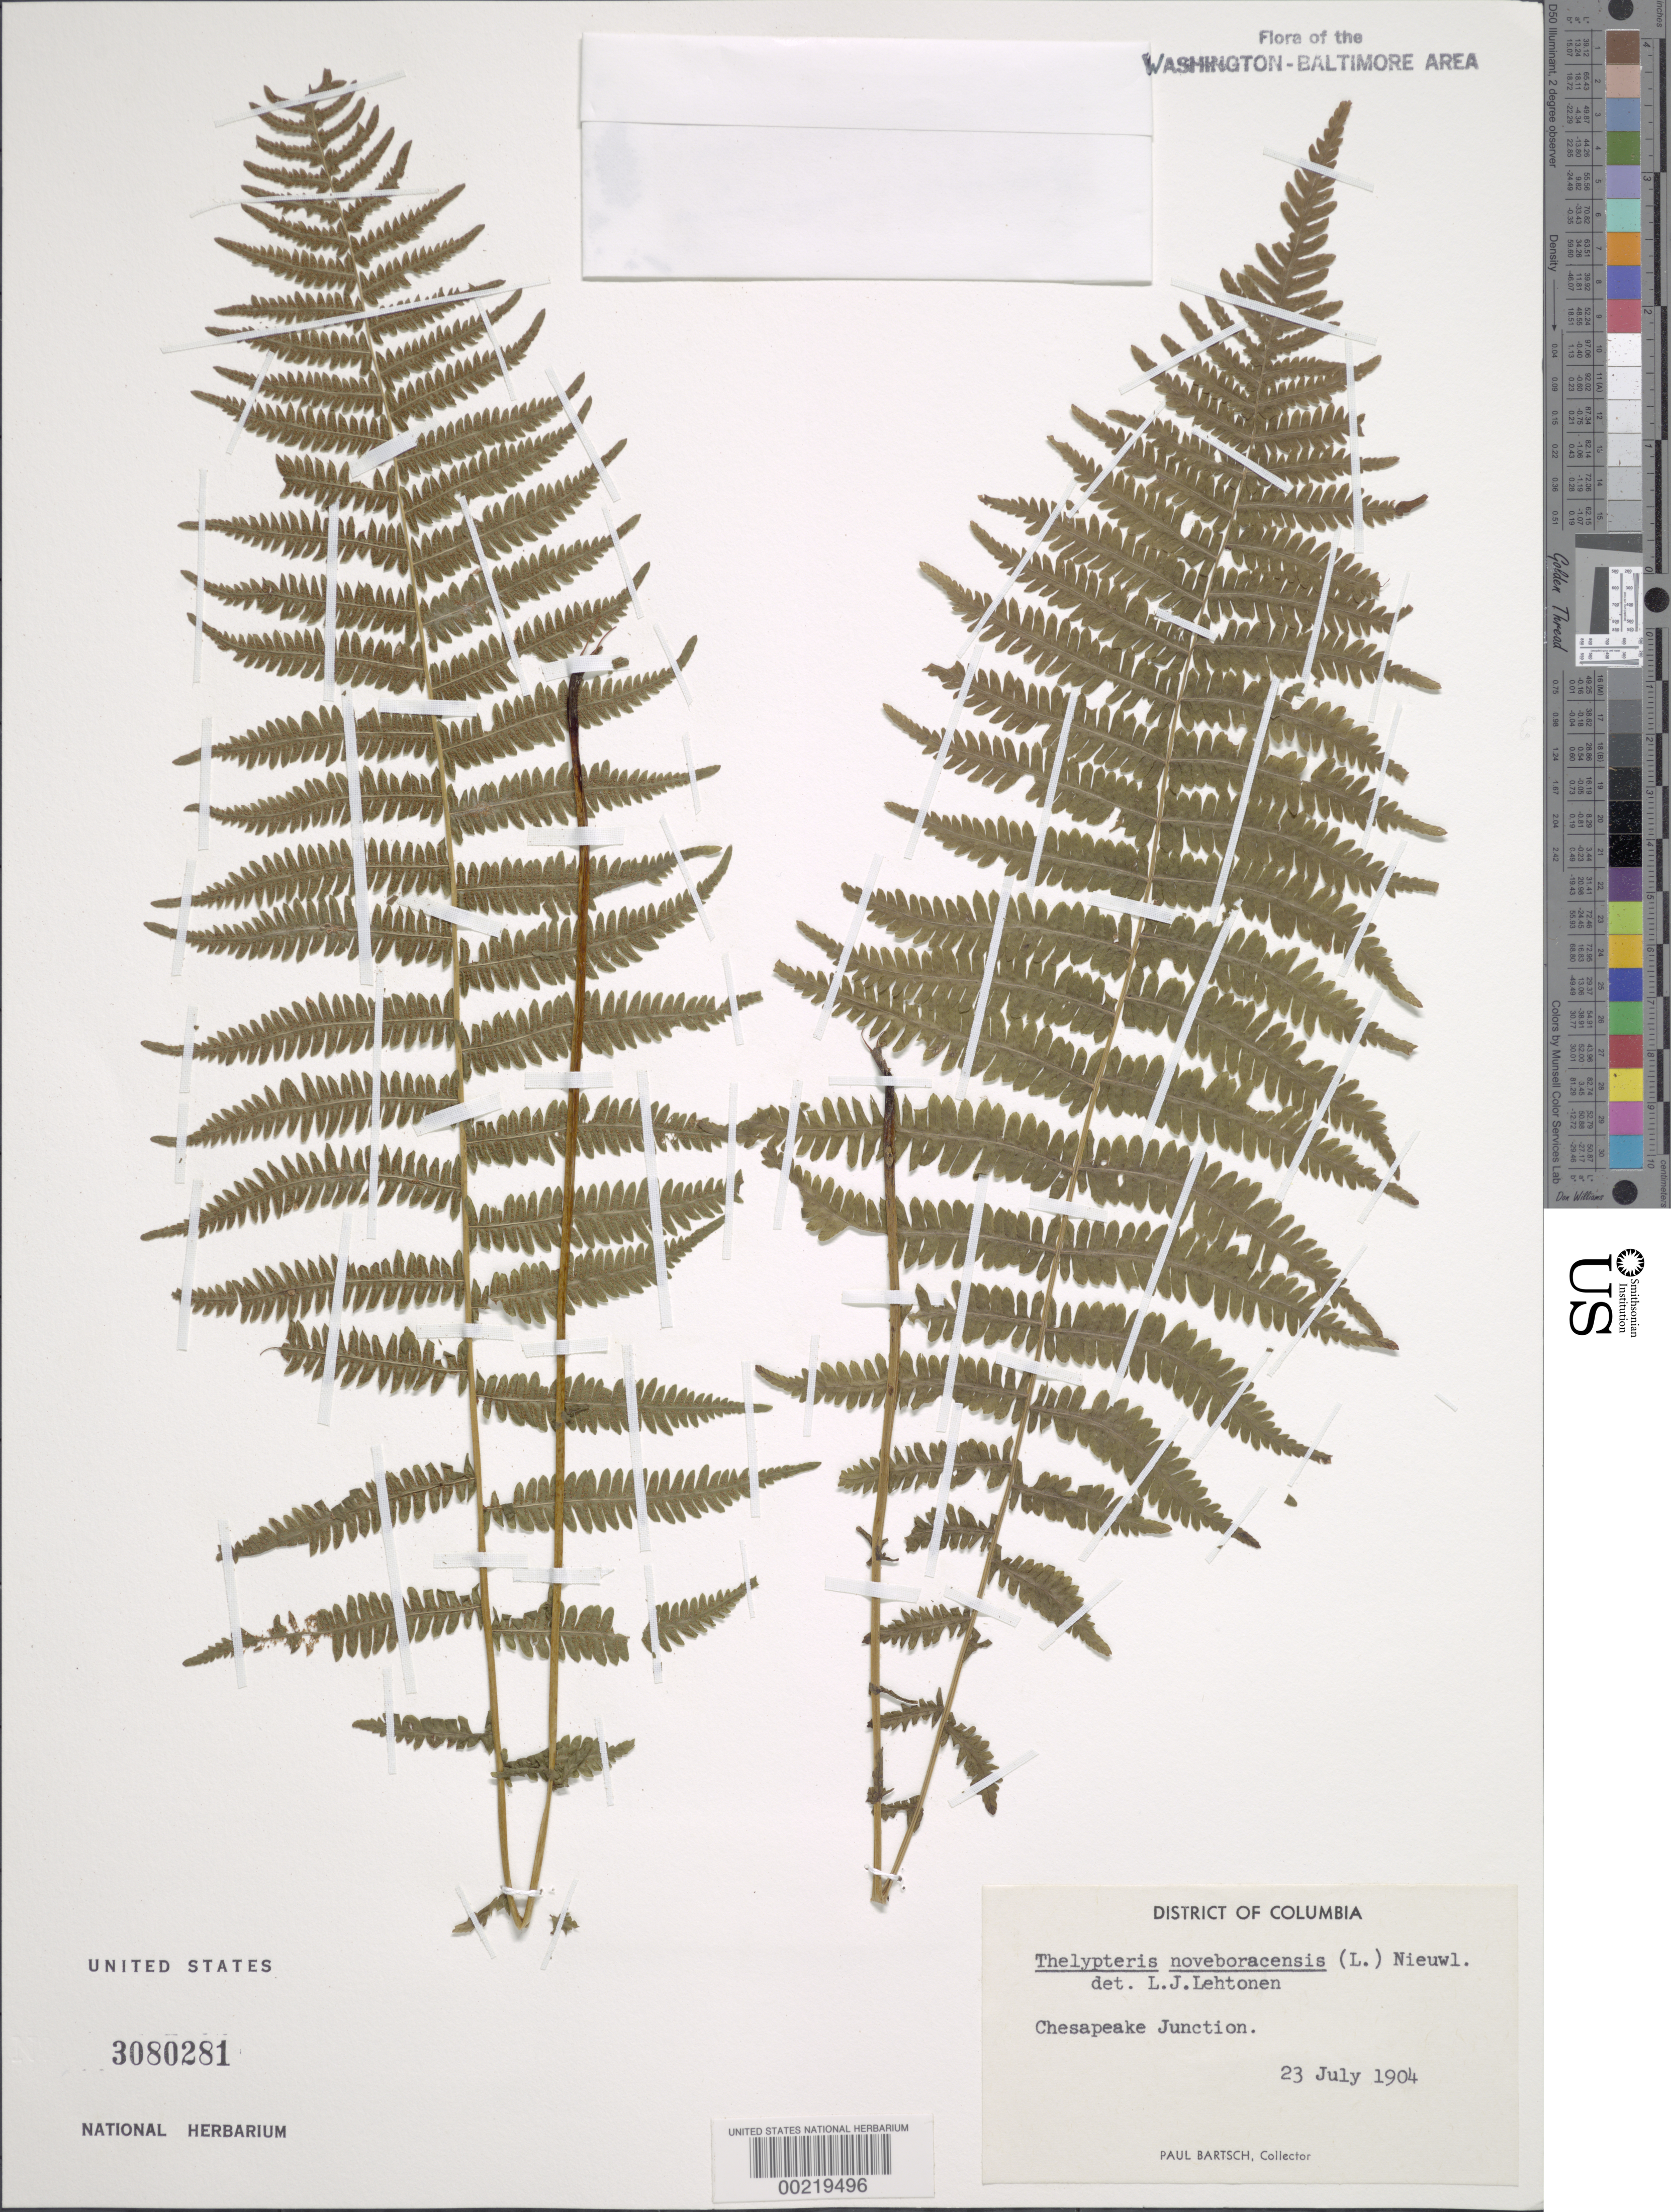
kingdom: Plantae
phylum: Tracheophyta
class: Polypodiopsida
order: Polypodiales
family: Thelypteridaceae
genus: Parathelypteris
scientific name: Parathelypteris noveboracensis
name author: (L.) Ching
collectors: P. Bartsch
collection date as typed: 23 Jul 1904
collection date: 1904-07-23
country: United States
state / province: Maryland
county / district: Prince George's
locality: Chesapeake Junction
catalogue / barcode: US 3080281